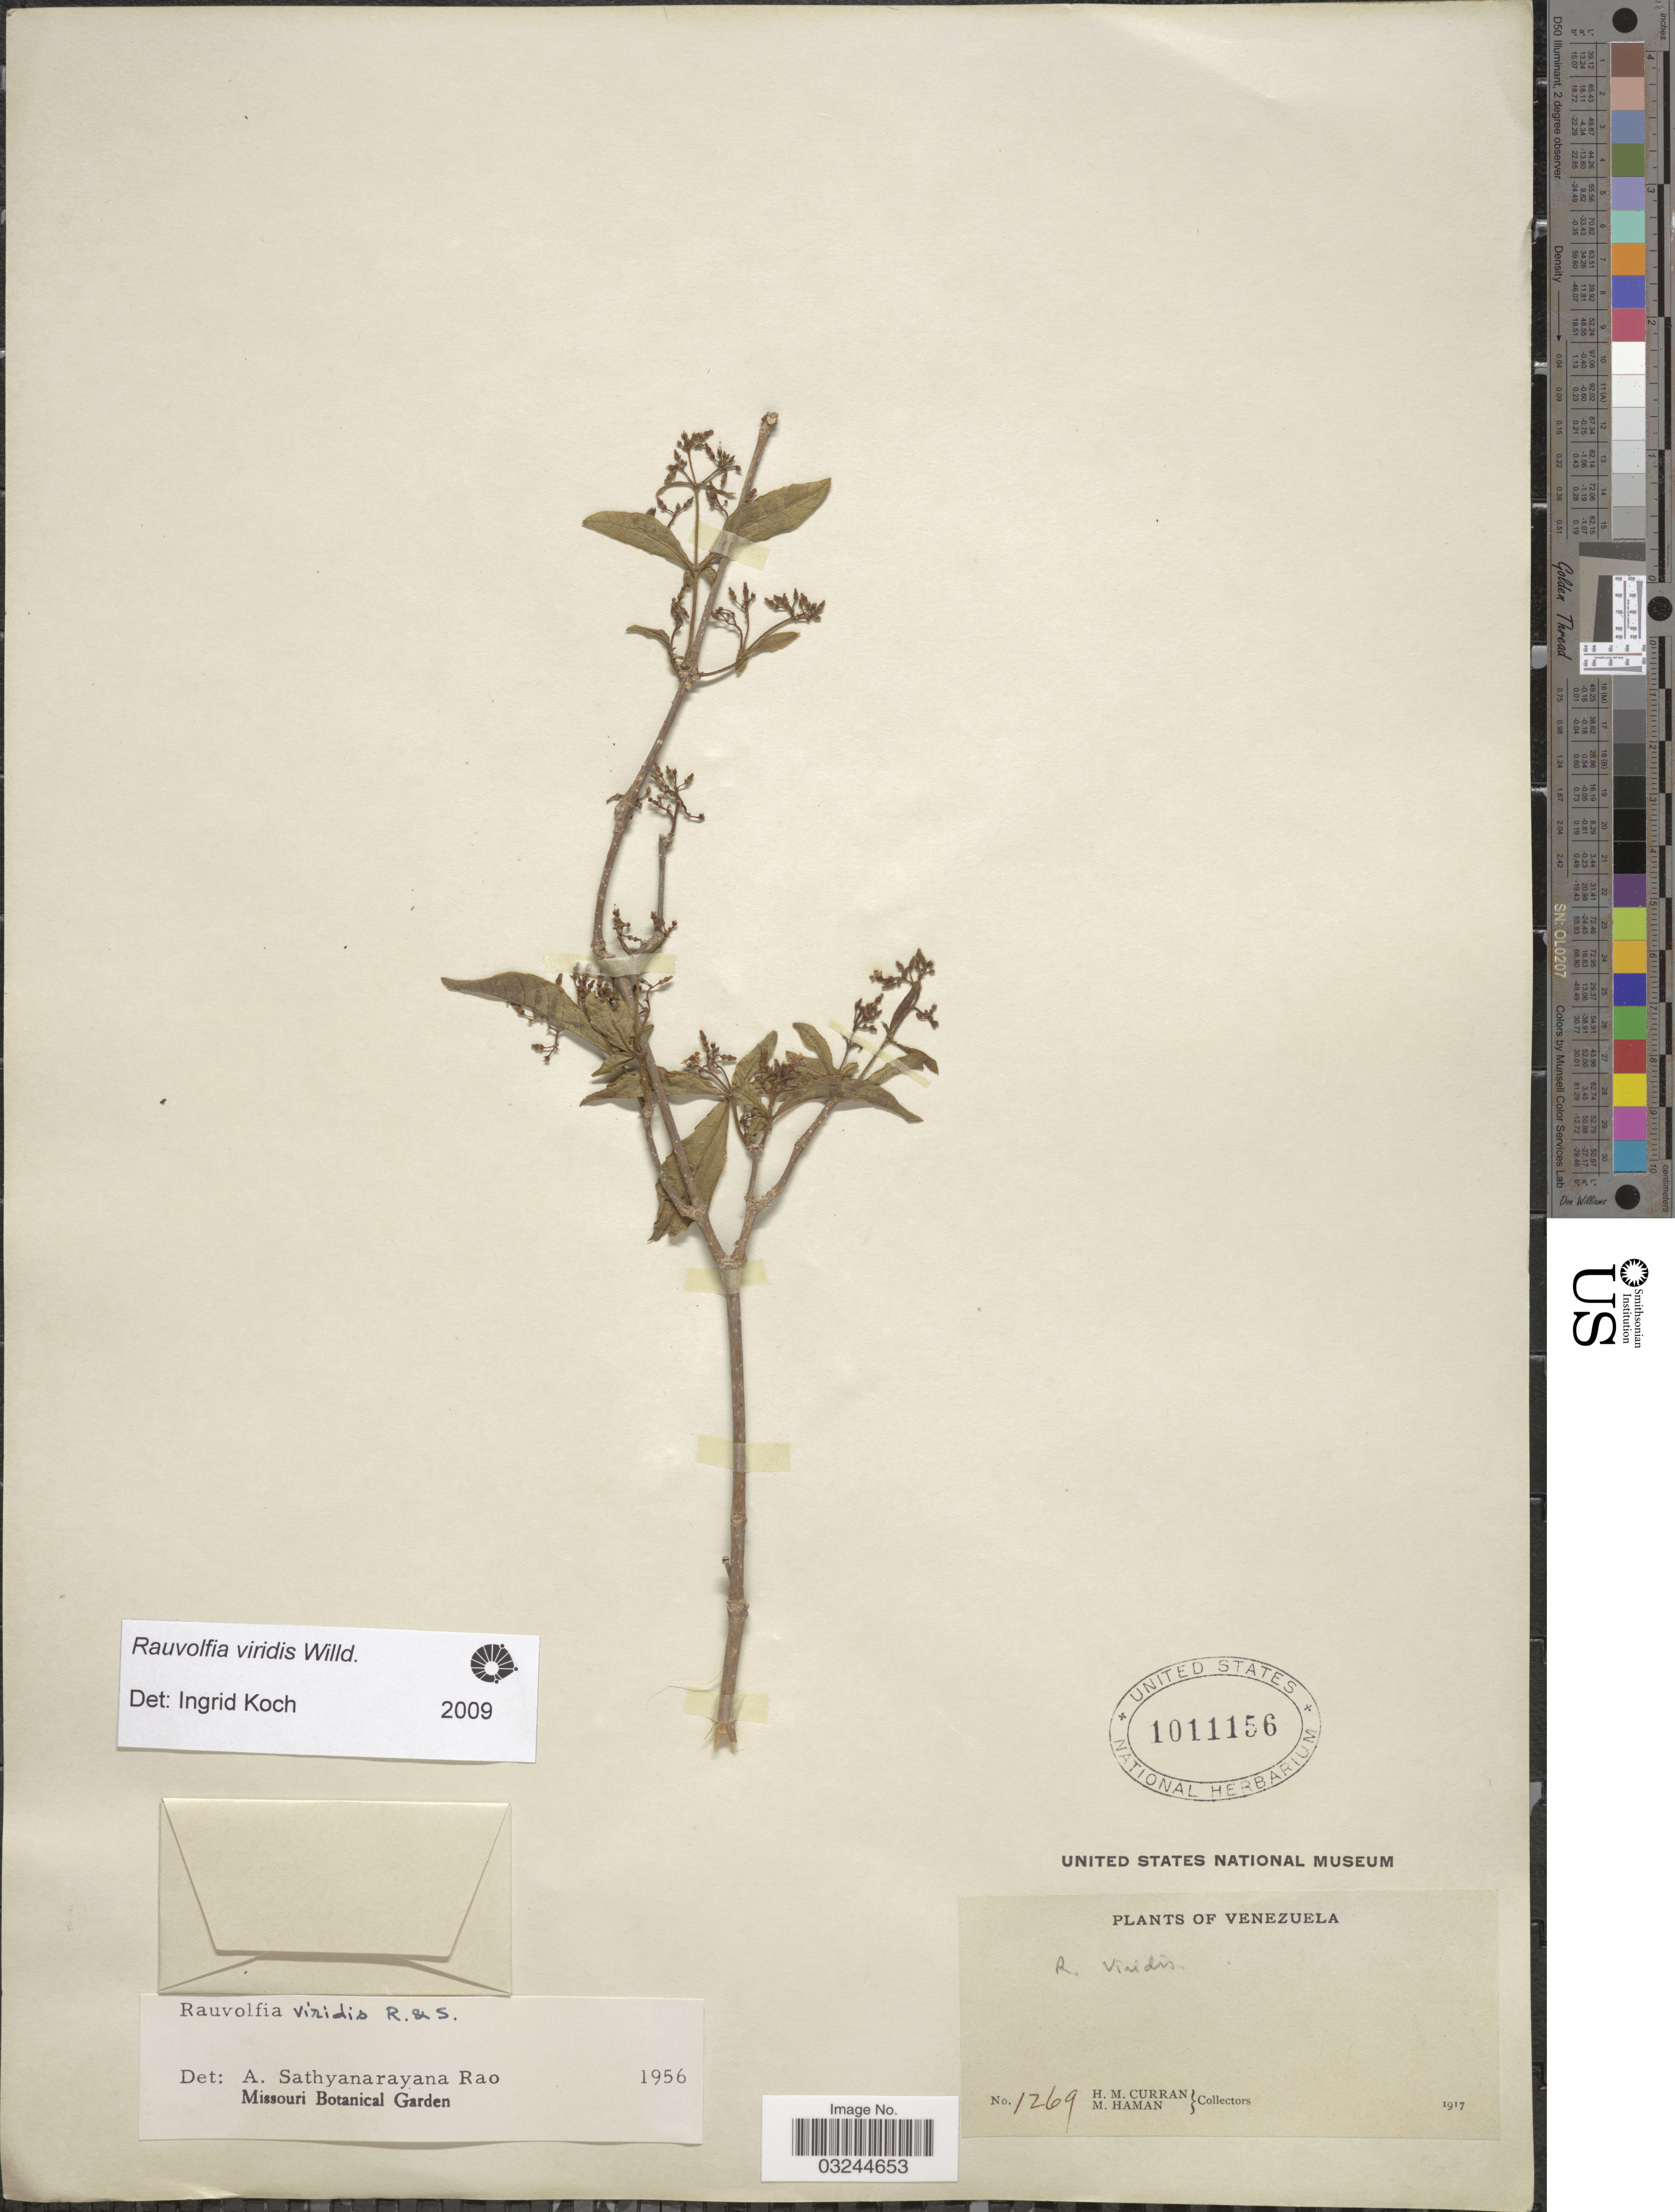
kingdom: Plantae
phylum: Tracheophyta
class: Magnoliopsida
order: Gentianales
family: Apocynaceae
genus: Rauvolfia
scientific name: Rauvolfia viridis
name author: Willd. ex Roem. & Schult.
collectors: H. M. Curran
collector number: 1269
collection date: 1917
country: Venezuela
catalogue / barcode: US 1011156